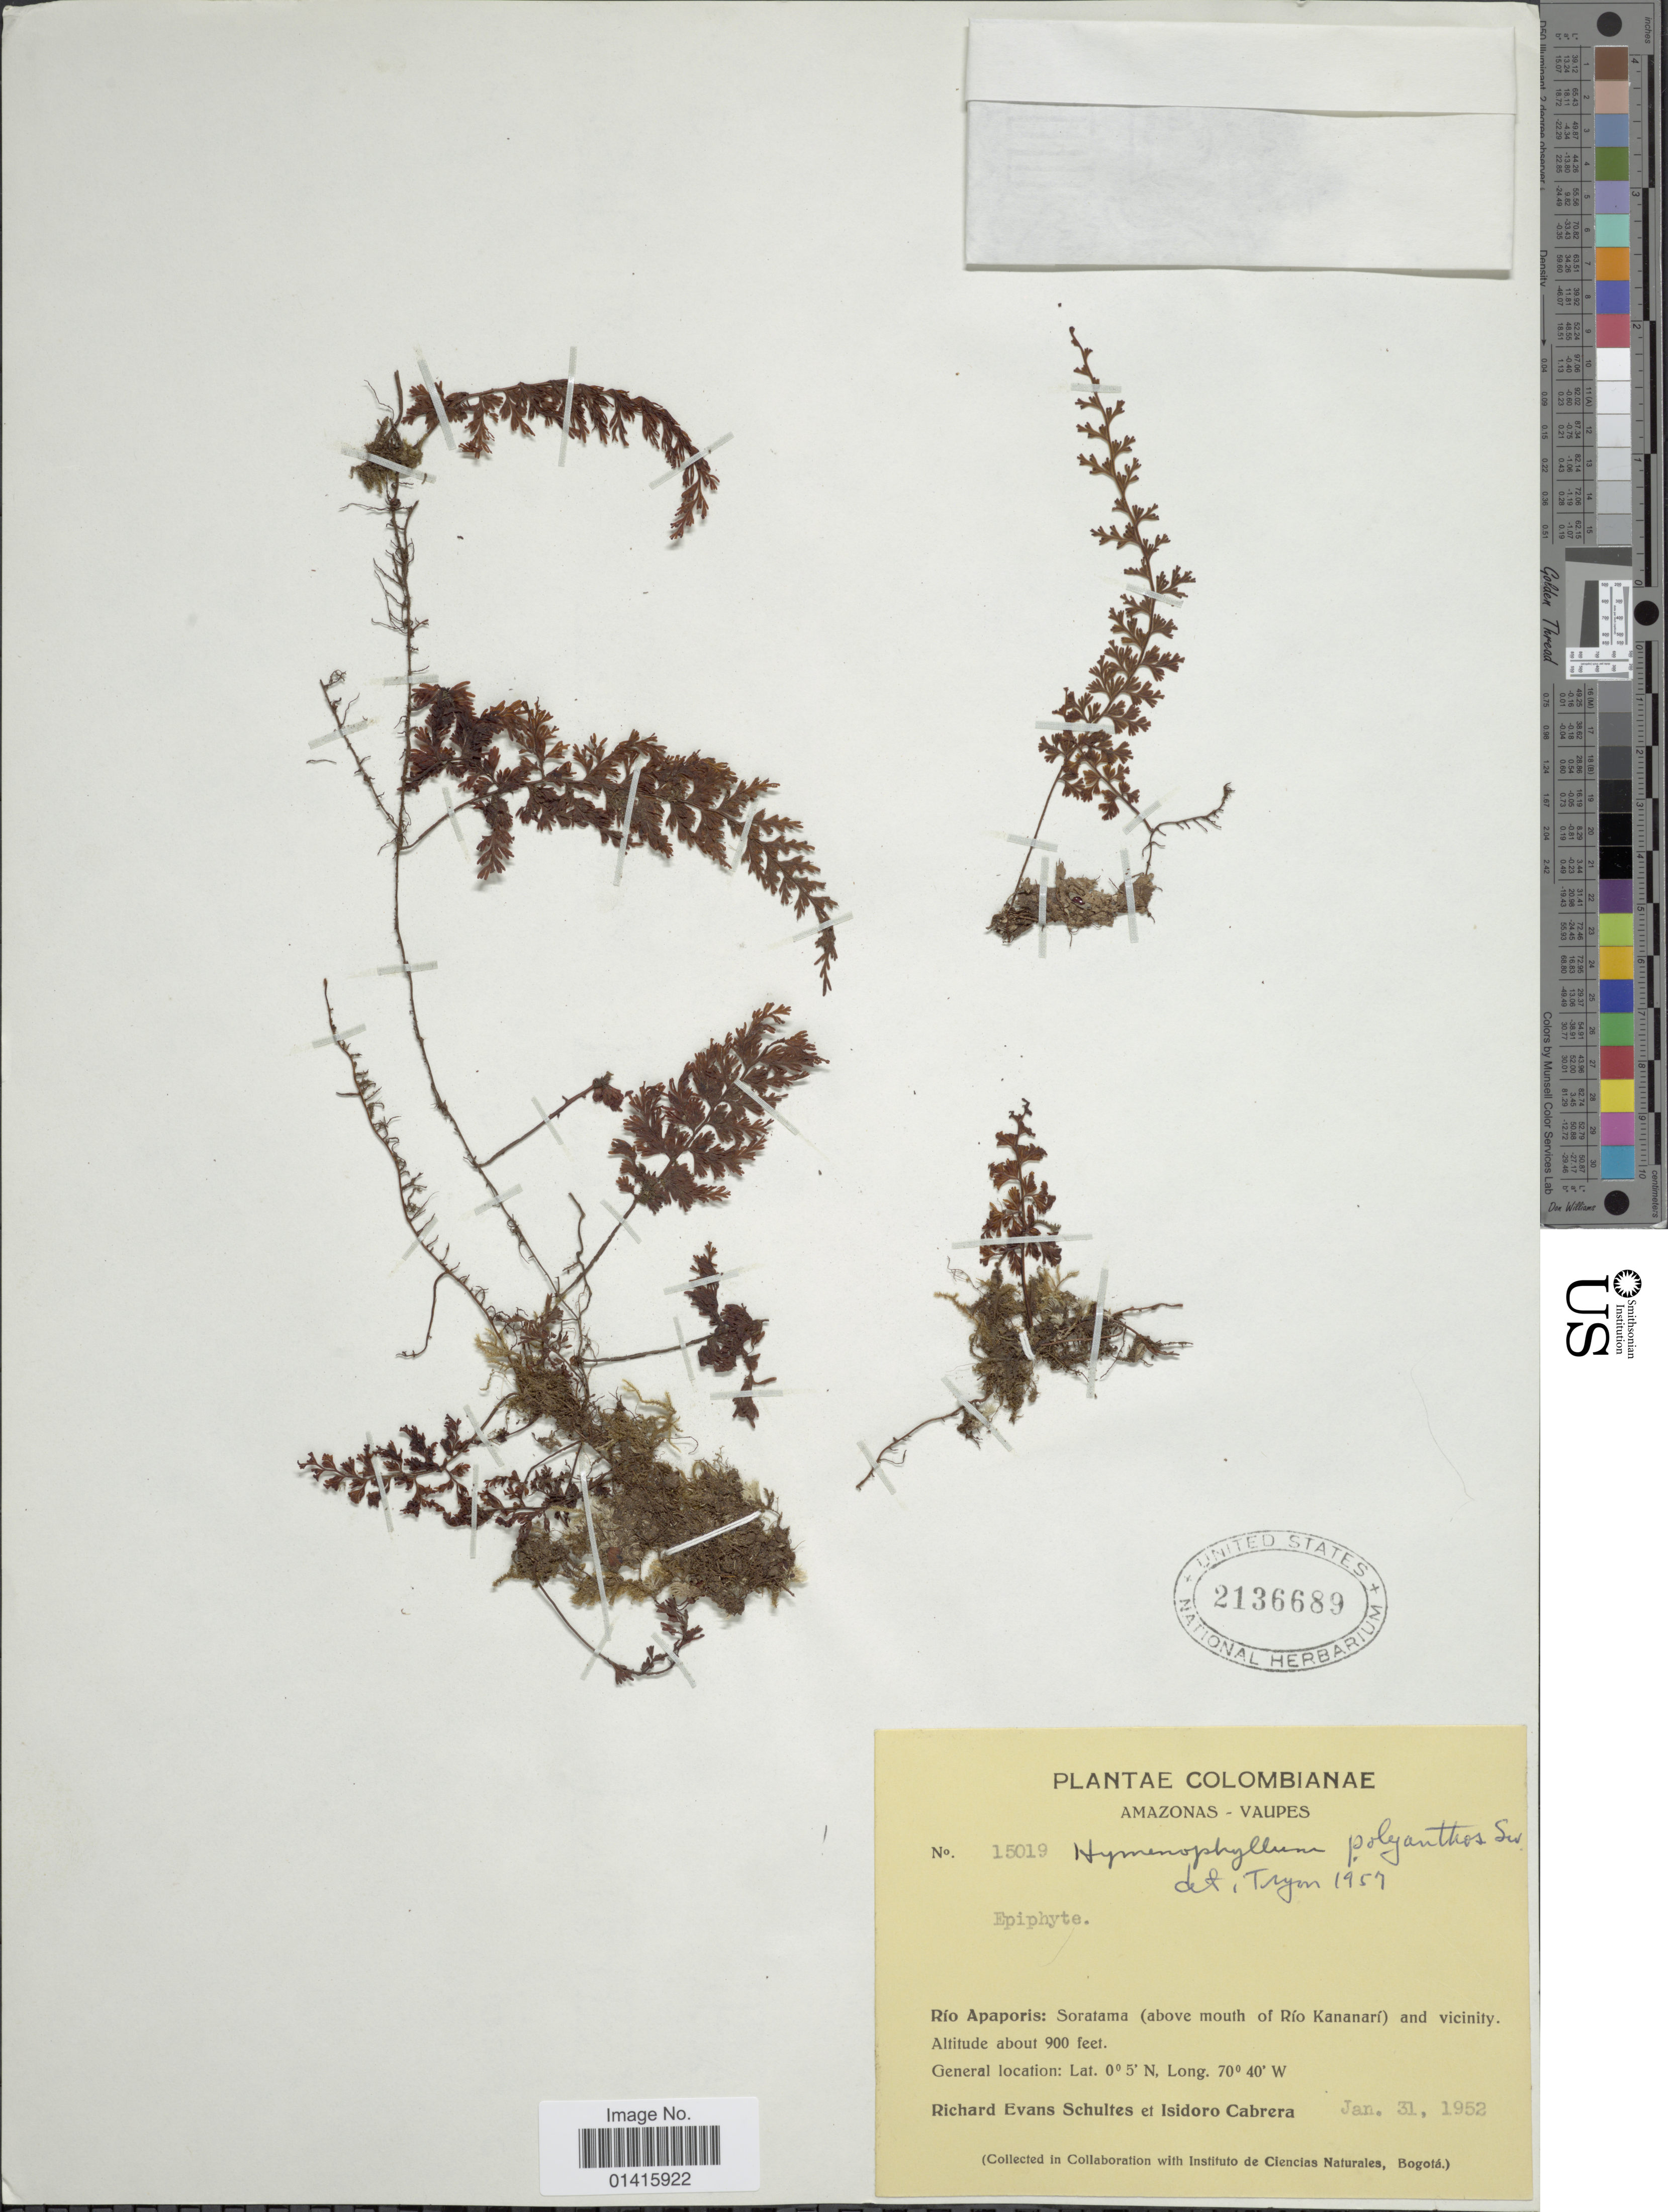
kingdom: Plantae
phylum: Tracheophyta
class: Polypodiopsida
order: Hymenophyllales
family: Hymenophyllaceae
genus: Hymenophyllum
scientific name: Hymenophyllum decurrens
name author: (Jacq.) Sw.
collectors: R. E. Schultes & I. Cabrera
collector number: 15019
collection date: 1952-01-31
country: Colombia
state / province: Amazônas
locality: Amazonas-Vaupes, Rio Apaporis: Soratama(above mouth of Rio Kananari) and vicinity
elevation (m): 274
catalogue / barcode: US 2136689